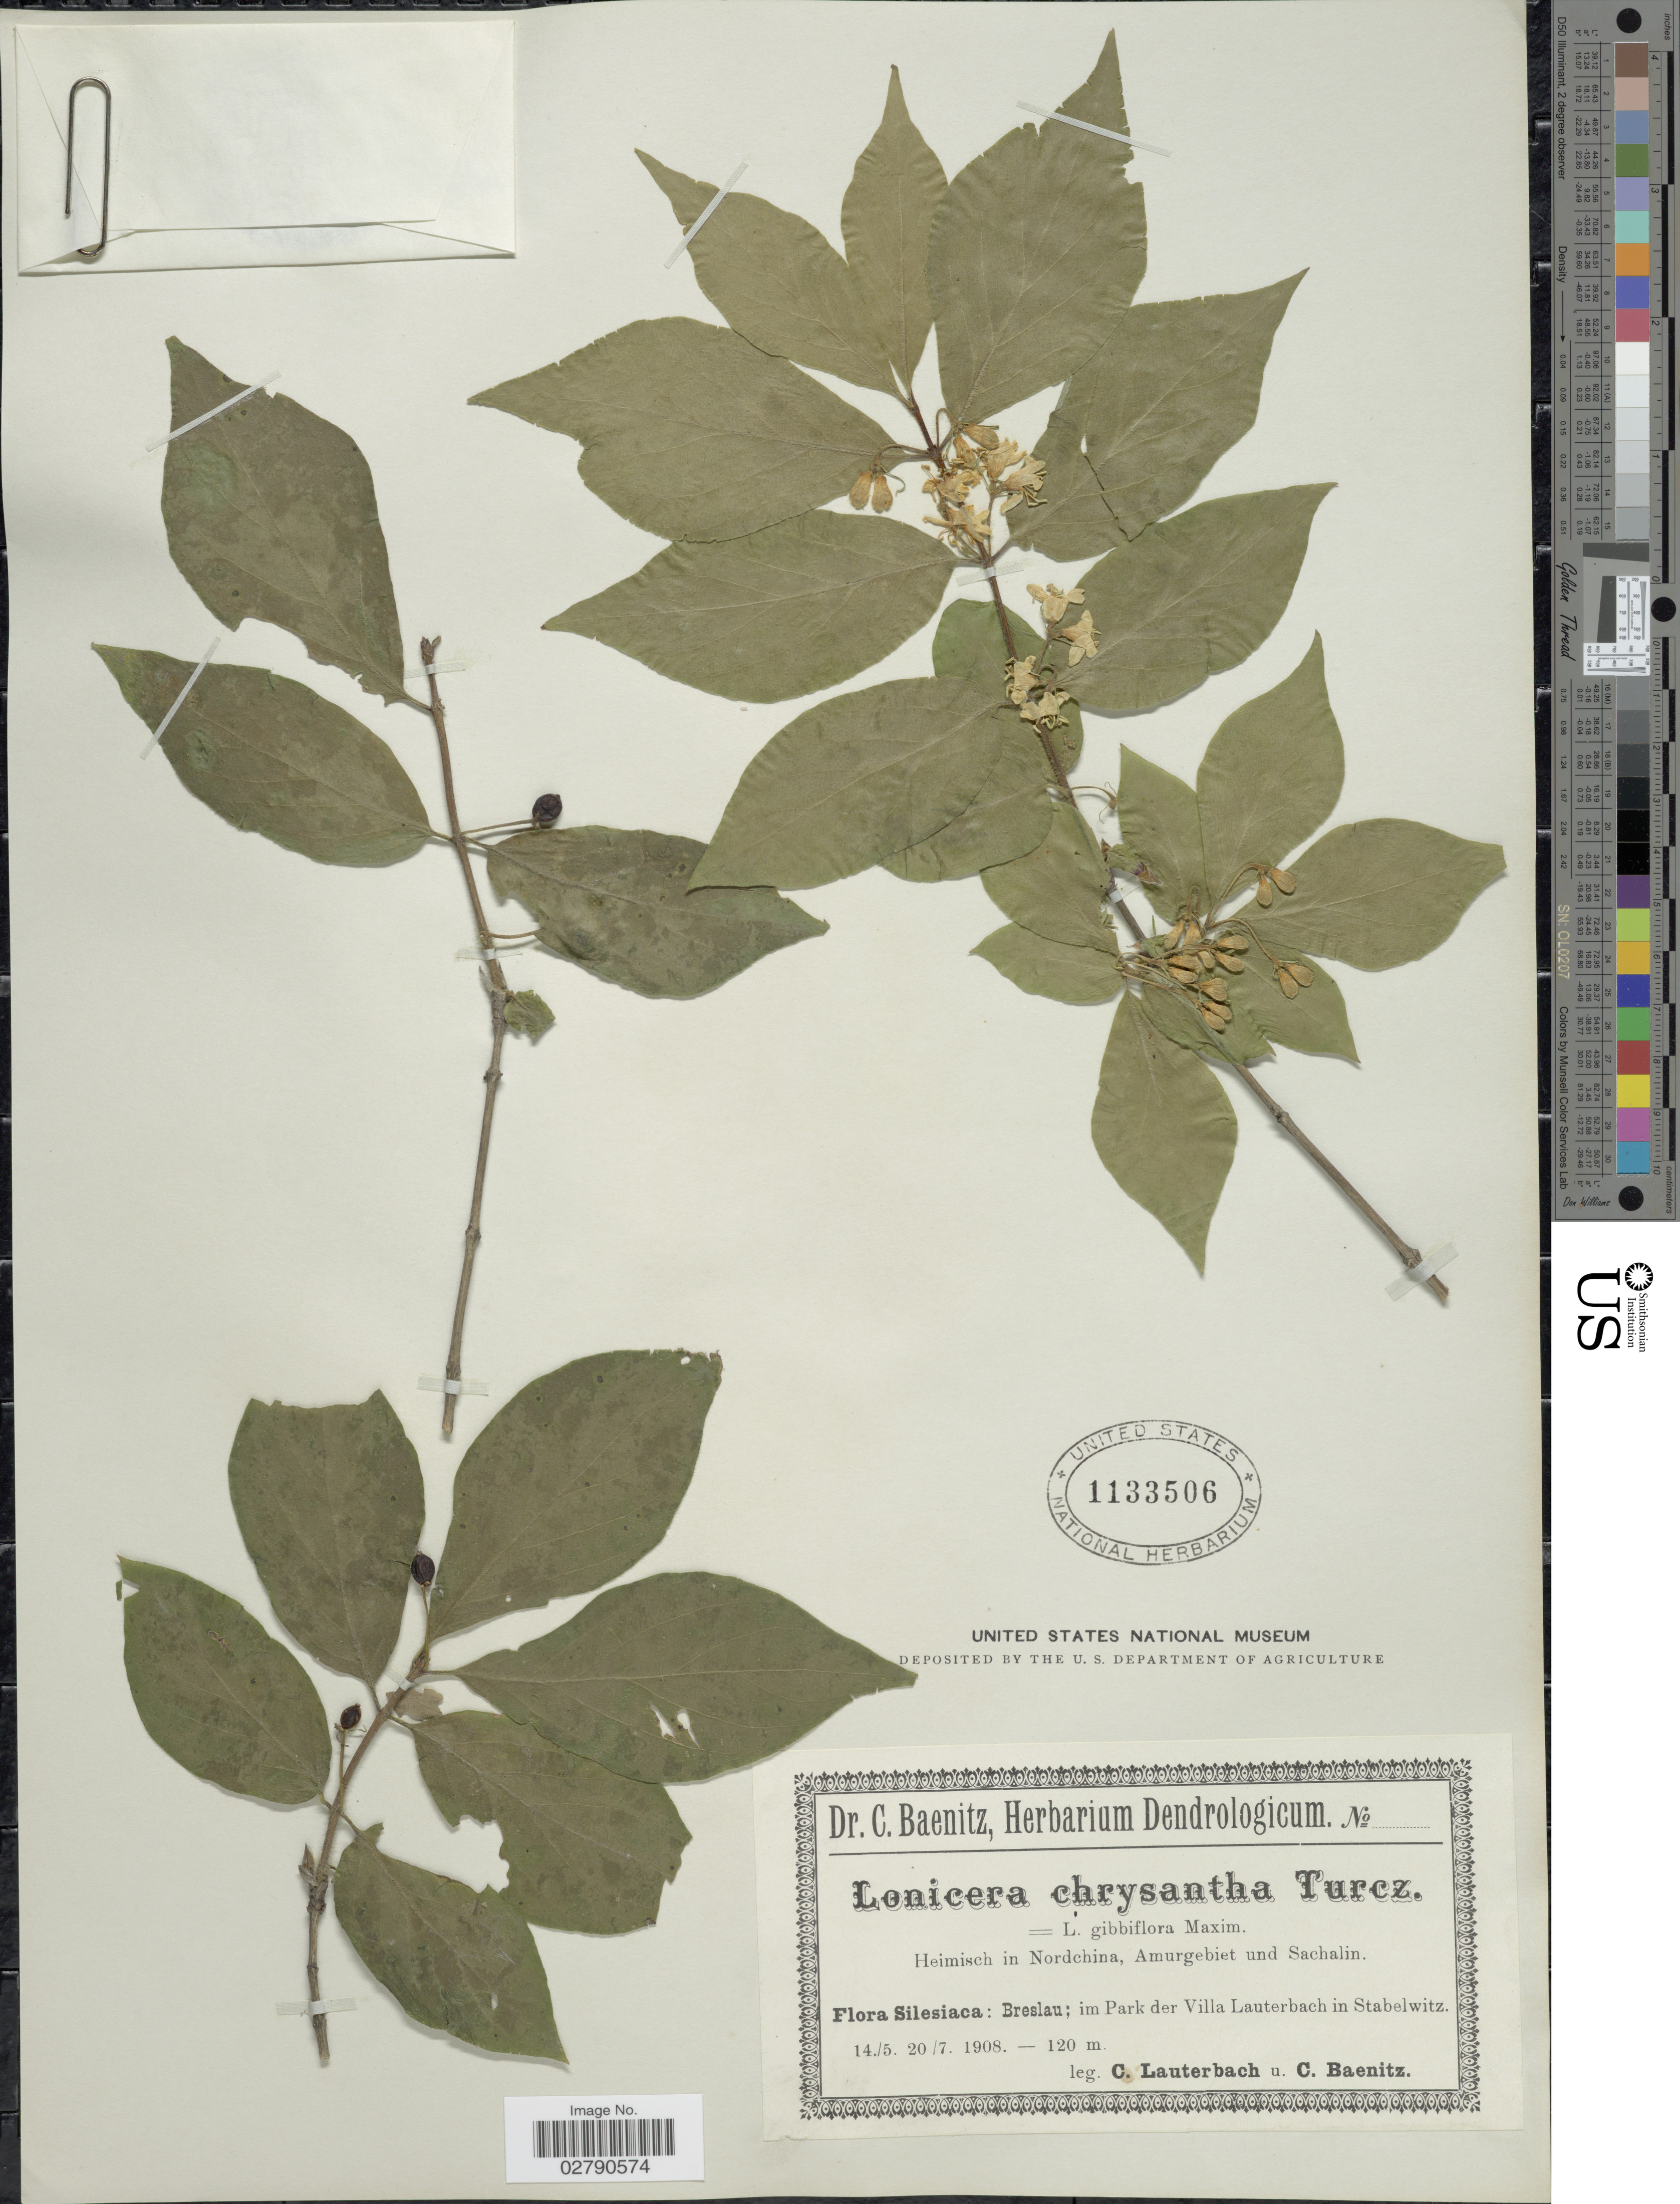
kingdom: Plantae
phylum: Tracheophyta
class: Magnoliopsida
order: Dipsacales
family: Caprifoliaceae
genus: Lonicera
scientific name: Lonicera chrysantha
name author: Turcz. ex Ledeb.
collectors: C. A. G. Lauterbach & C. G. Baenitz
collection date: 1908-05-14/1908-07-20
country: Poland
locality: Breslau; im Park der Villa Lauterbach in Stabelwitz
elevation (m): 120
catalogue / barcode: US 1133506